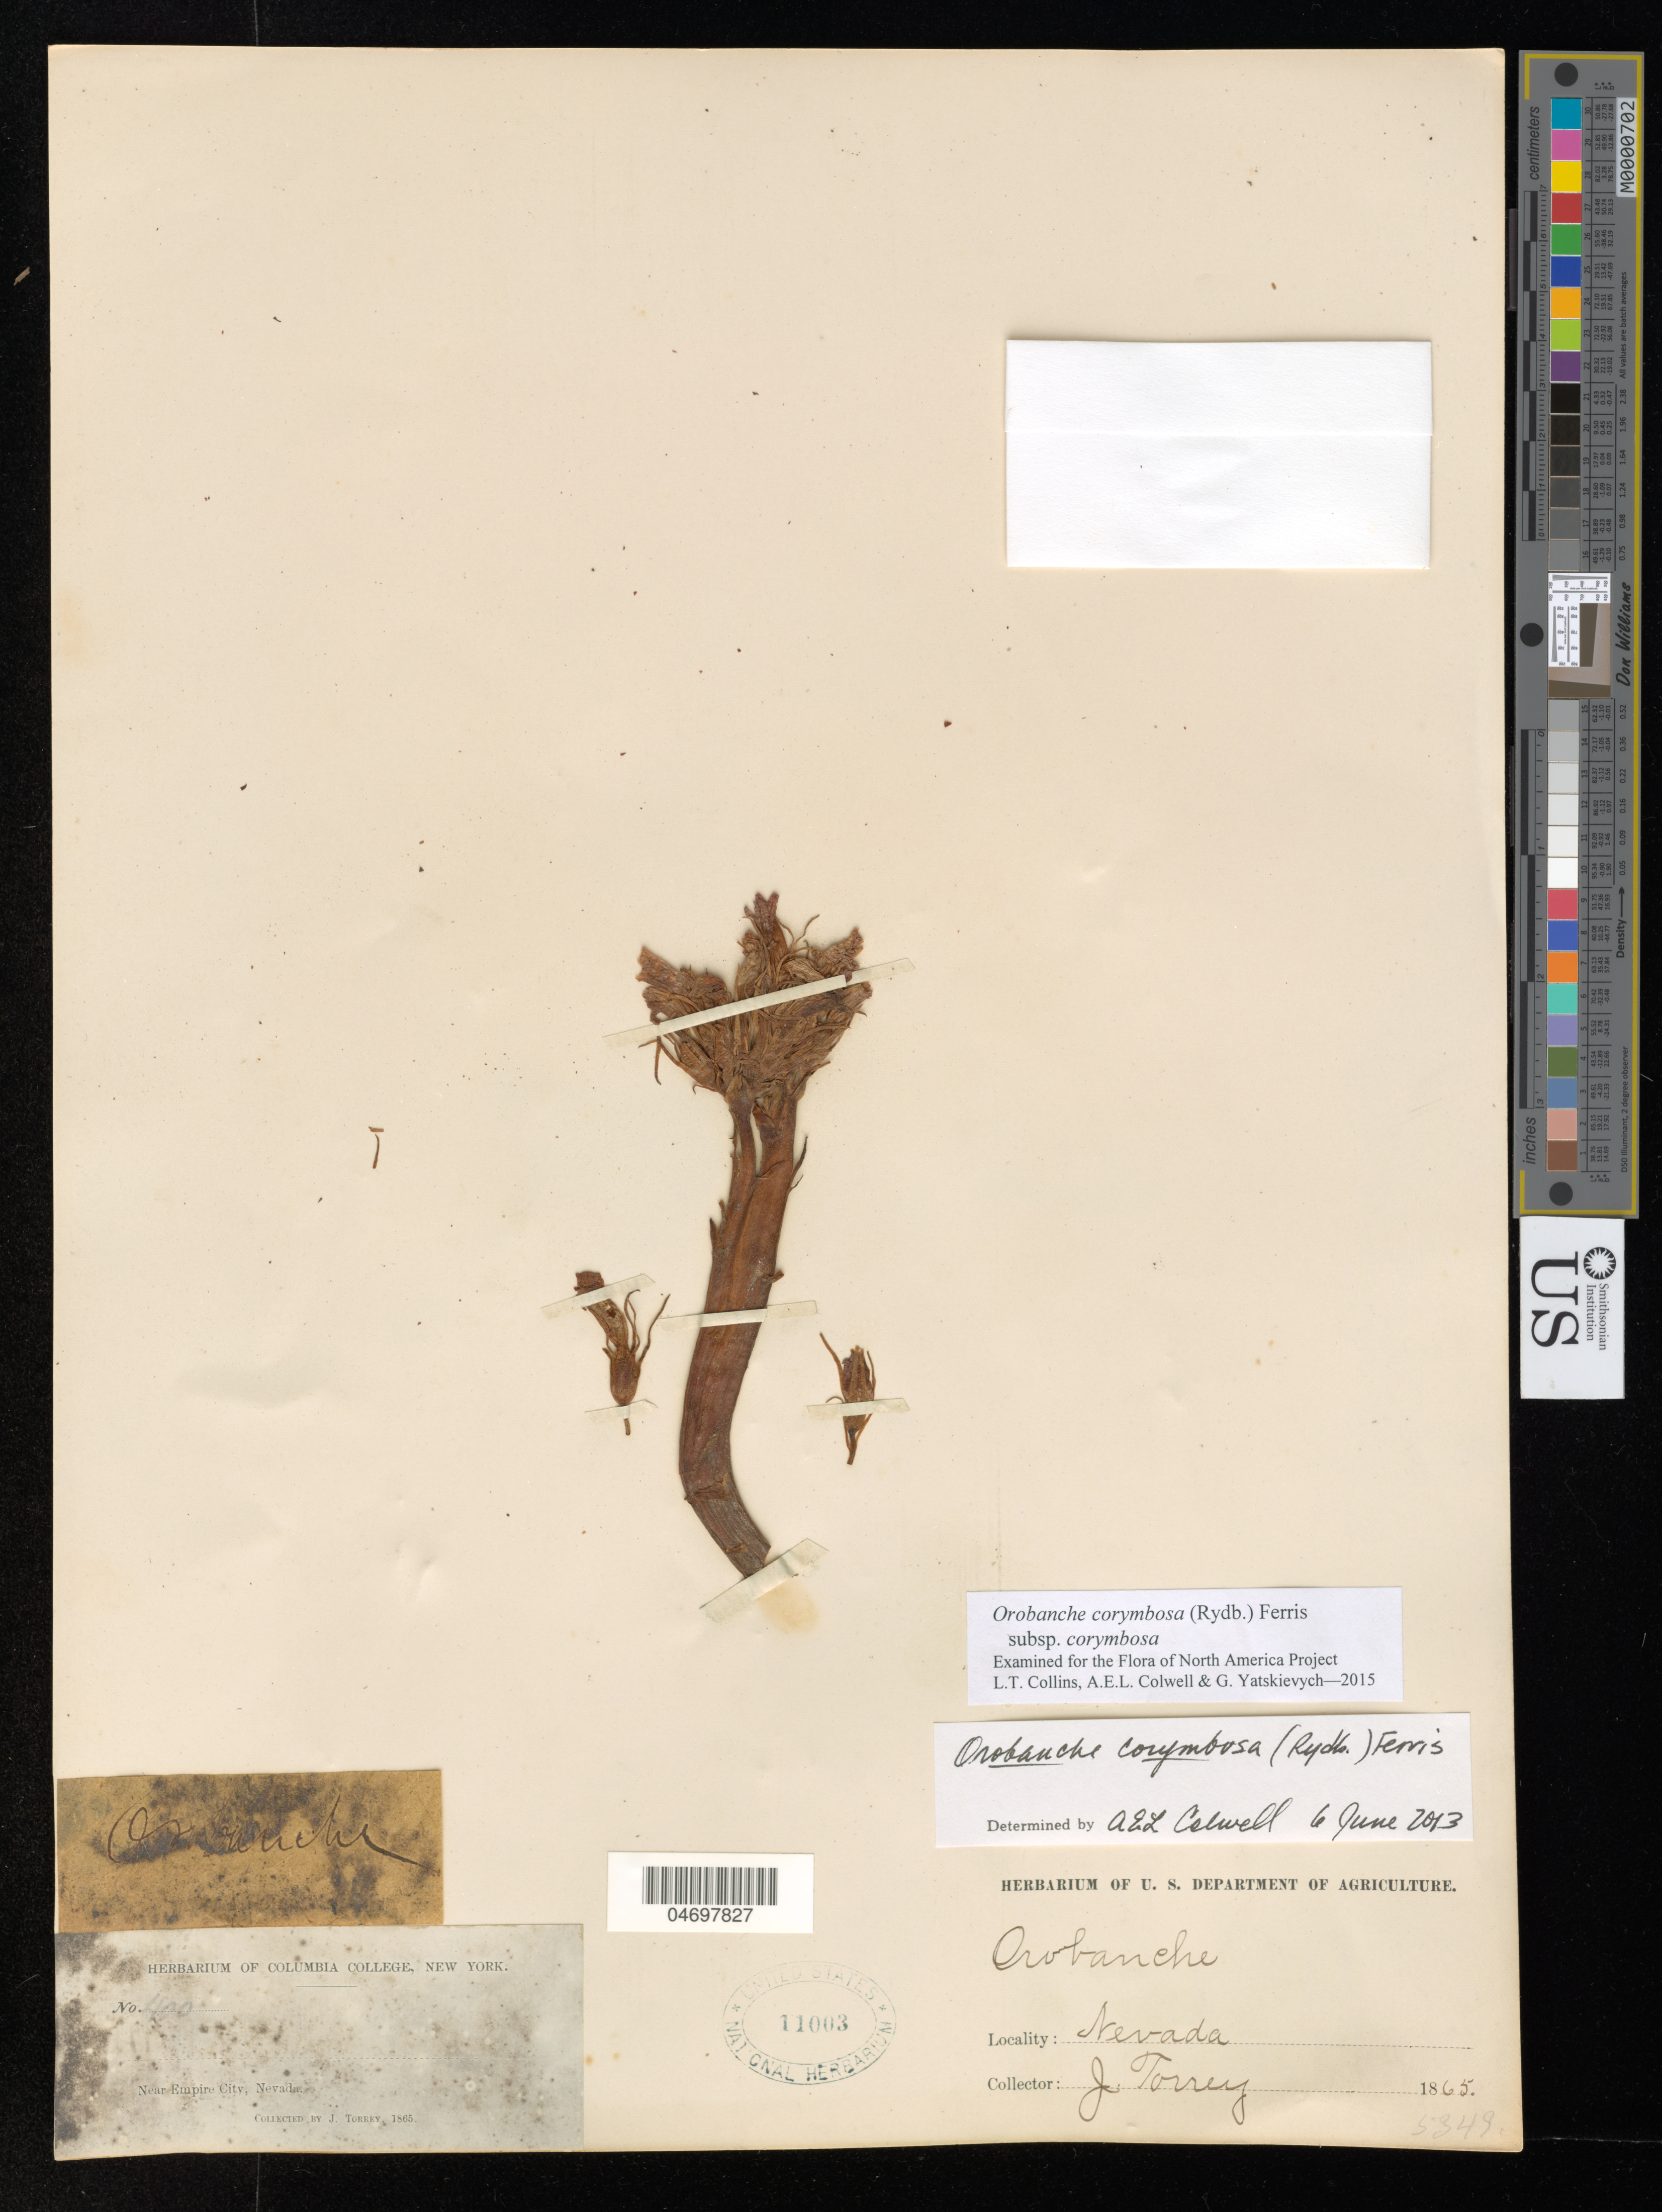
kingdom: Plantae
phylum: Tracheophyta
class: Magnoliopsida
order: Lamiales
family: Orobanchaceae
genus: Orobanche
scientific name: Orobanche corymbosa subsp. corymbosa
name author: (Rydb.) Ferris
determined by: Collins, L. T.; Colwell, A. E.; Yatskievych, G. A.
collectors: J. Torrey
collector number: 400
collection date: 1865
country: United States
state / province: Nevada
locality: Near Empire City.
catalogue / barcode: US 11003